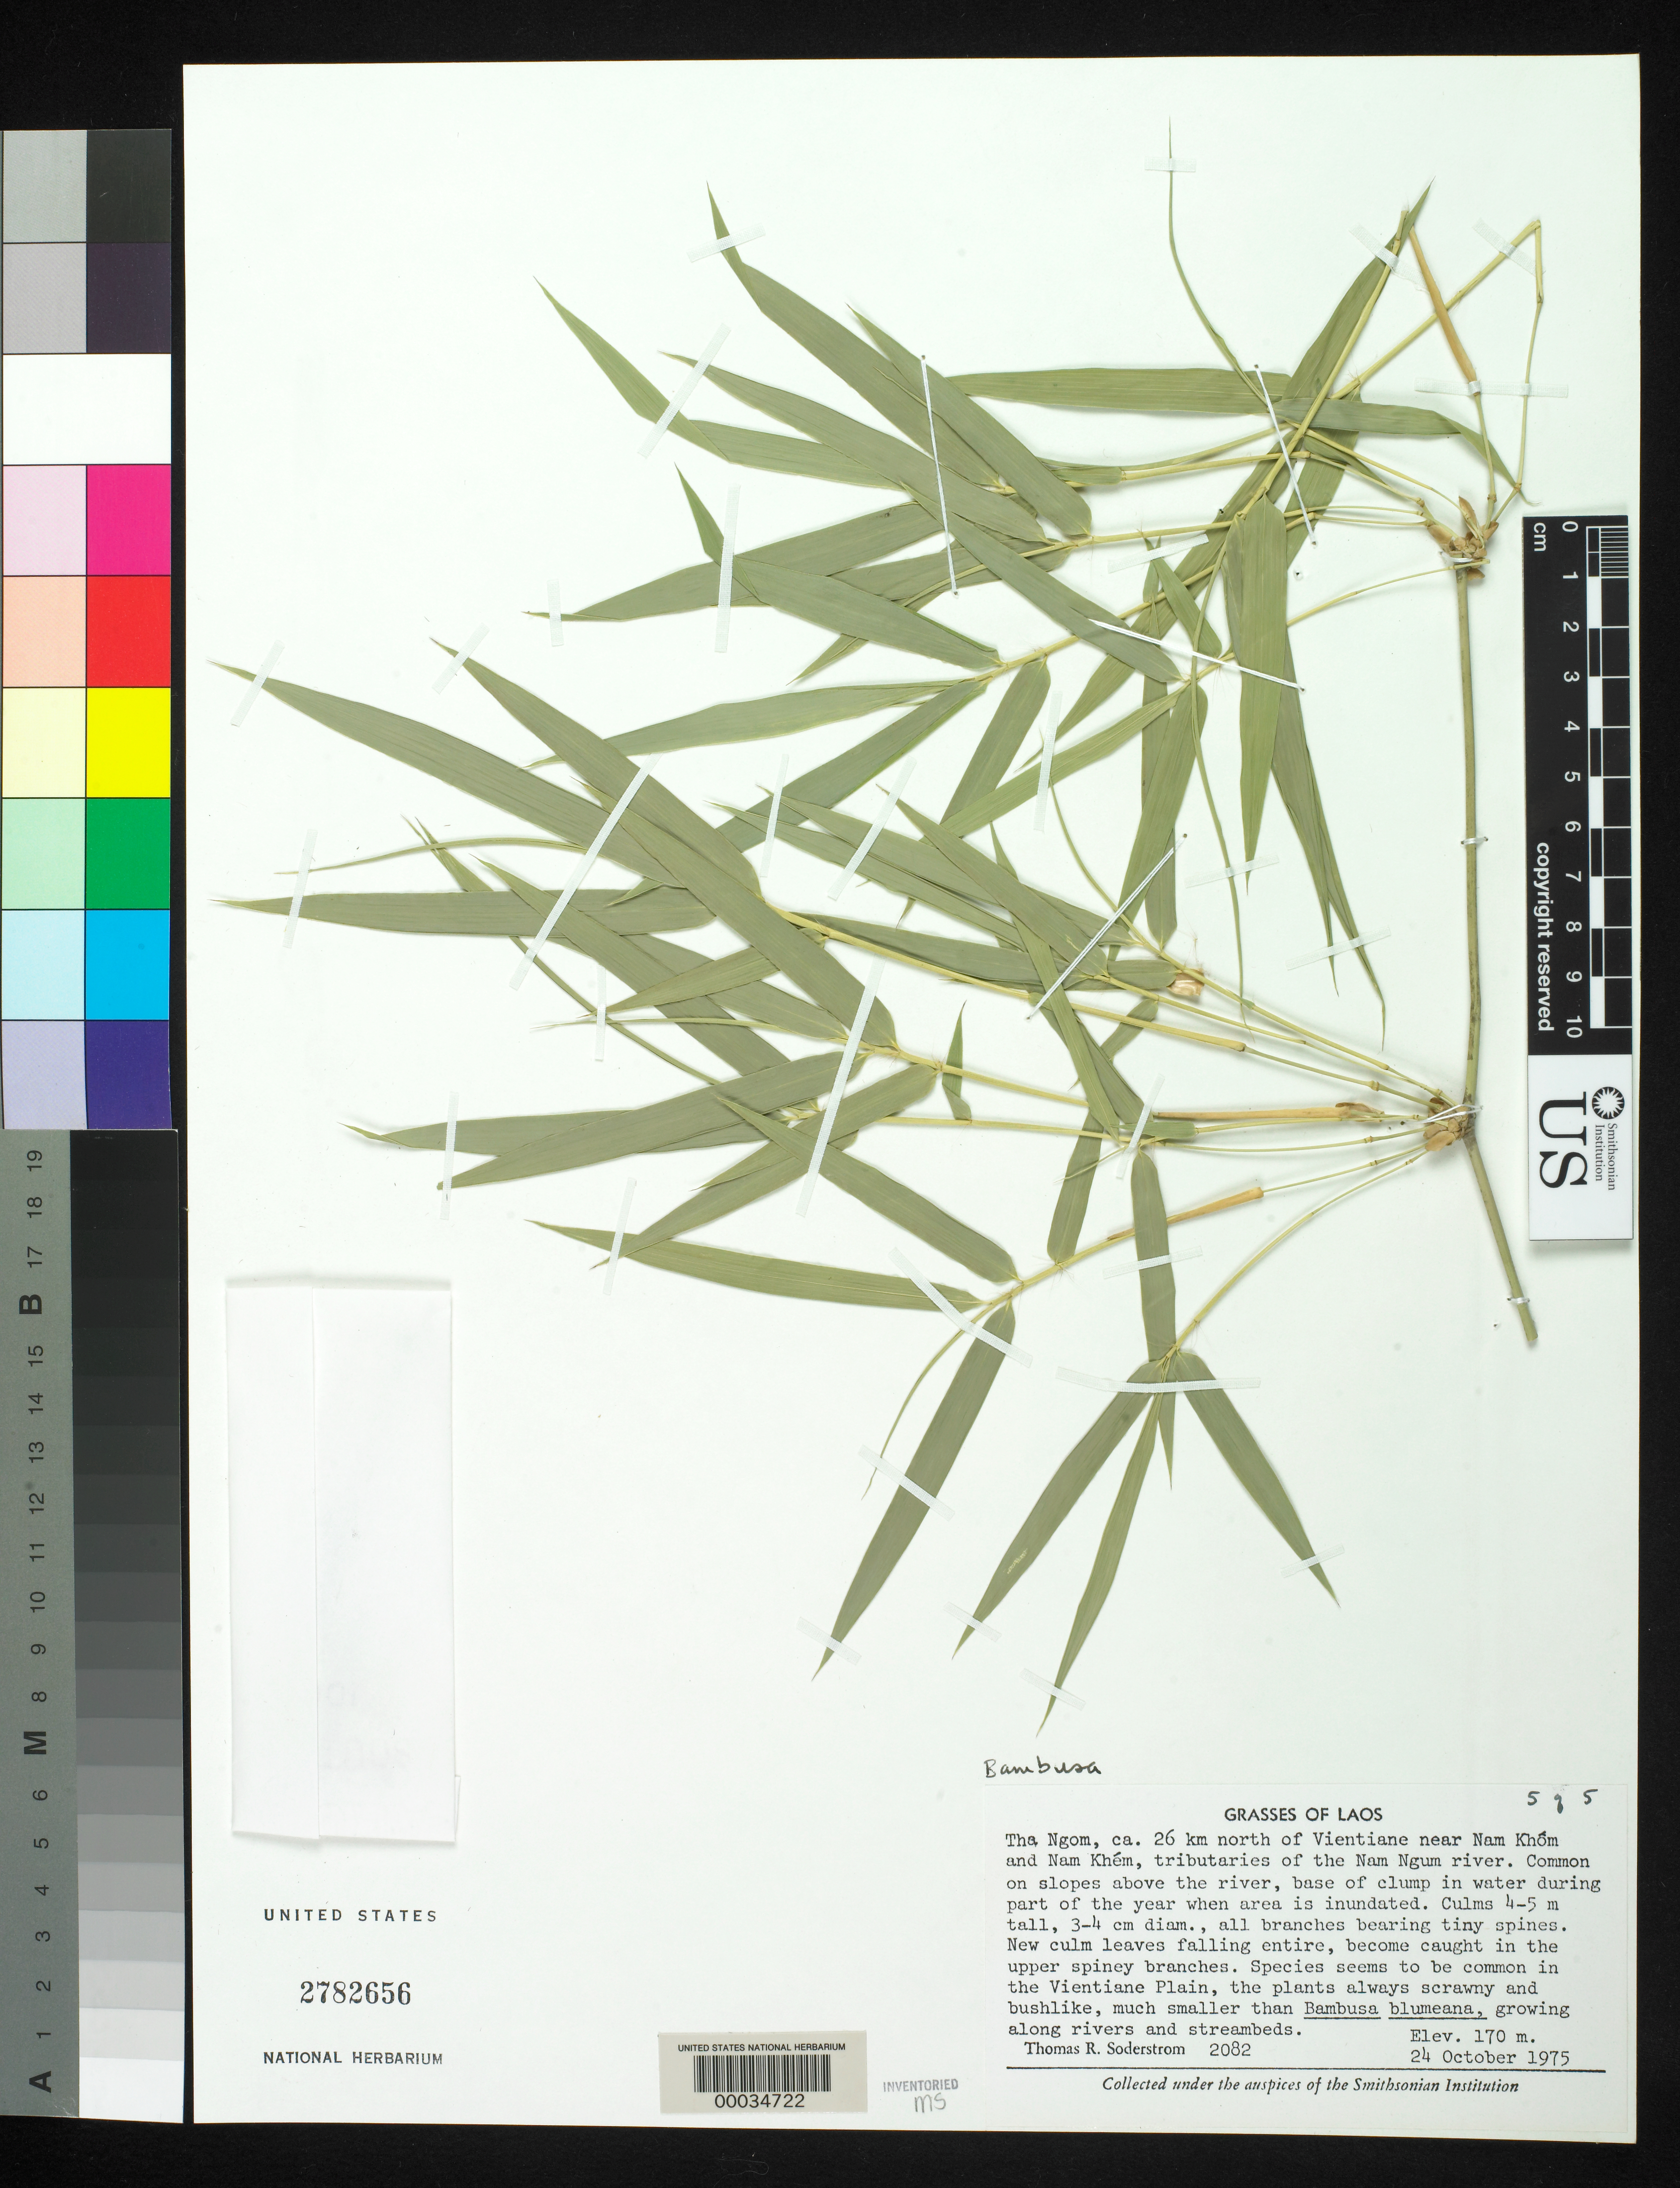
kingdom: Plantae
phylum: Tracheophyta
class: Liliopsida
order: Poales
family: Poaceae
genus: Bambusa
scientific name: Bambusa bambos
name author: (L.) Voss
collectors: T. R. Soderstrom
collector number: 2082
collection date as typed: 24 Oct 1975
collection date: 1975-10-24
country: Laos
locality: Tha Ngom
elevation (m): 170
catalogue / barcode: US 2782656